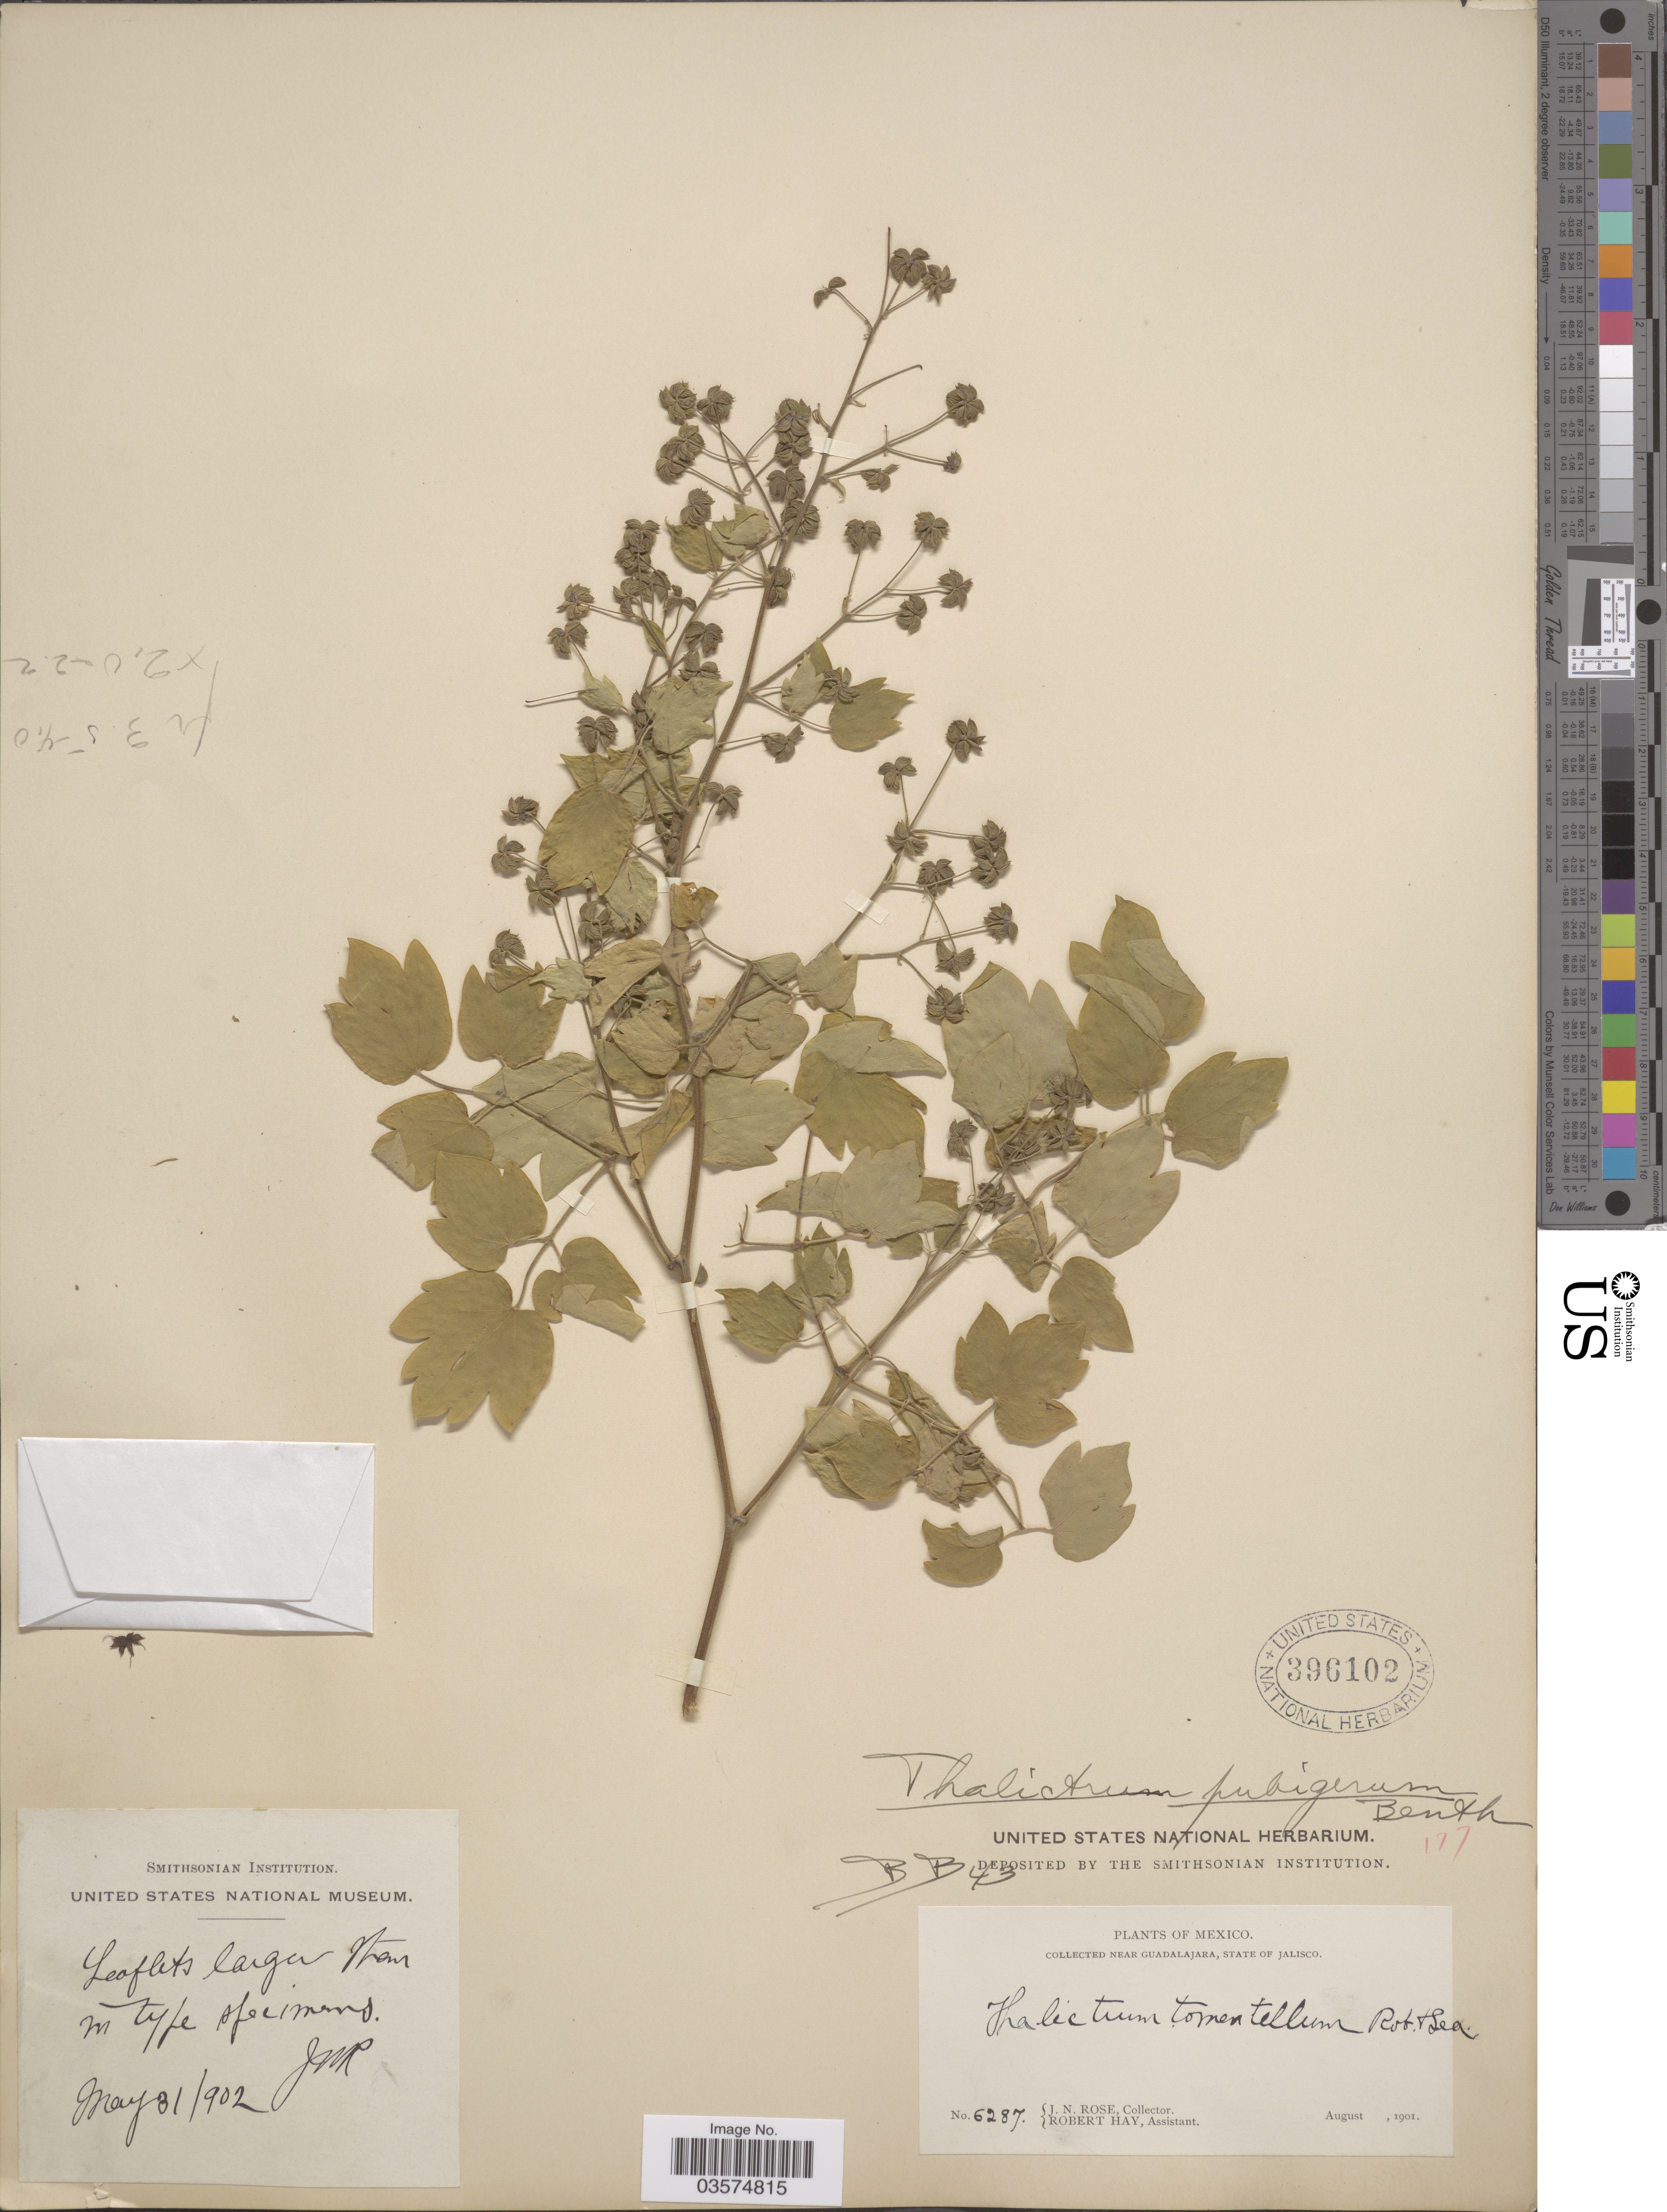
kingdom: Plantae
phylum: Tracheophyta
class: Magnoliopsida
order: Ranunculales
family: Ranunculaceae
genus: Thalictrum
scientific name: Thalictrum pubigerum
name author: Benth.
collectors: J. N. Rose & R. H. Hay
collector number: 6287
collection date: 1901-08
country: Mexico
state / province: Jalisco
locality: Near Guadalajara.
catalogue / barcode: US 396102